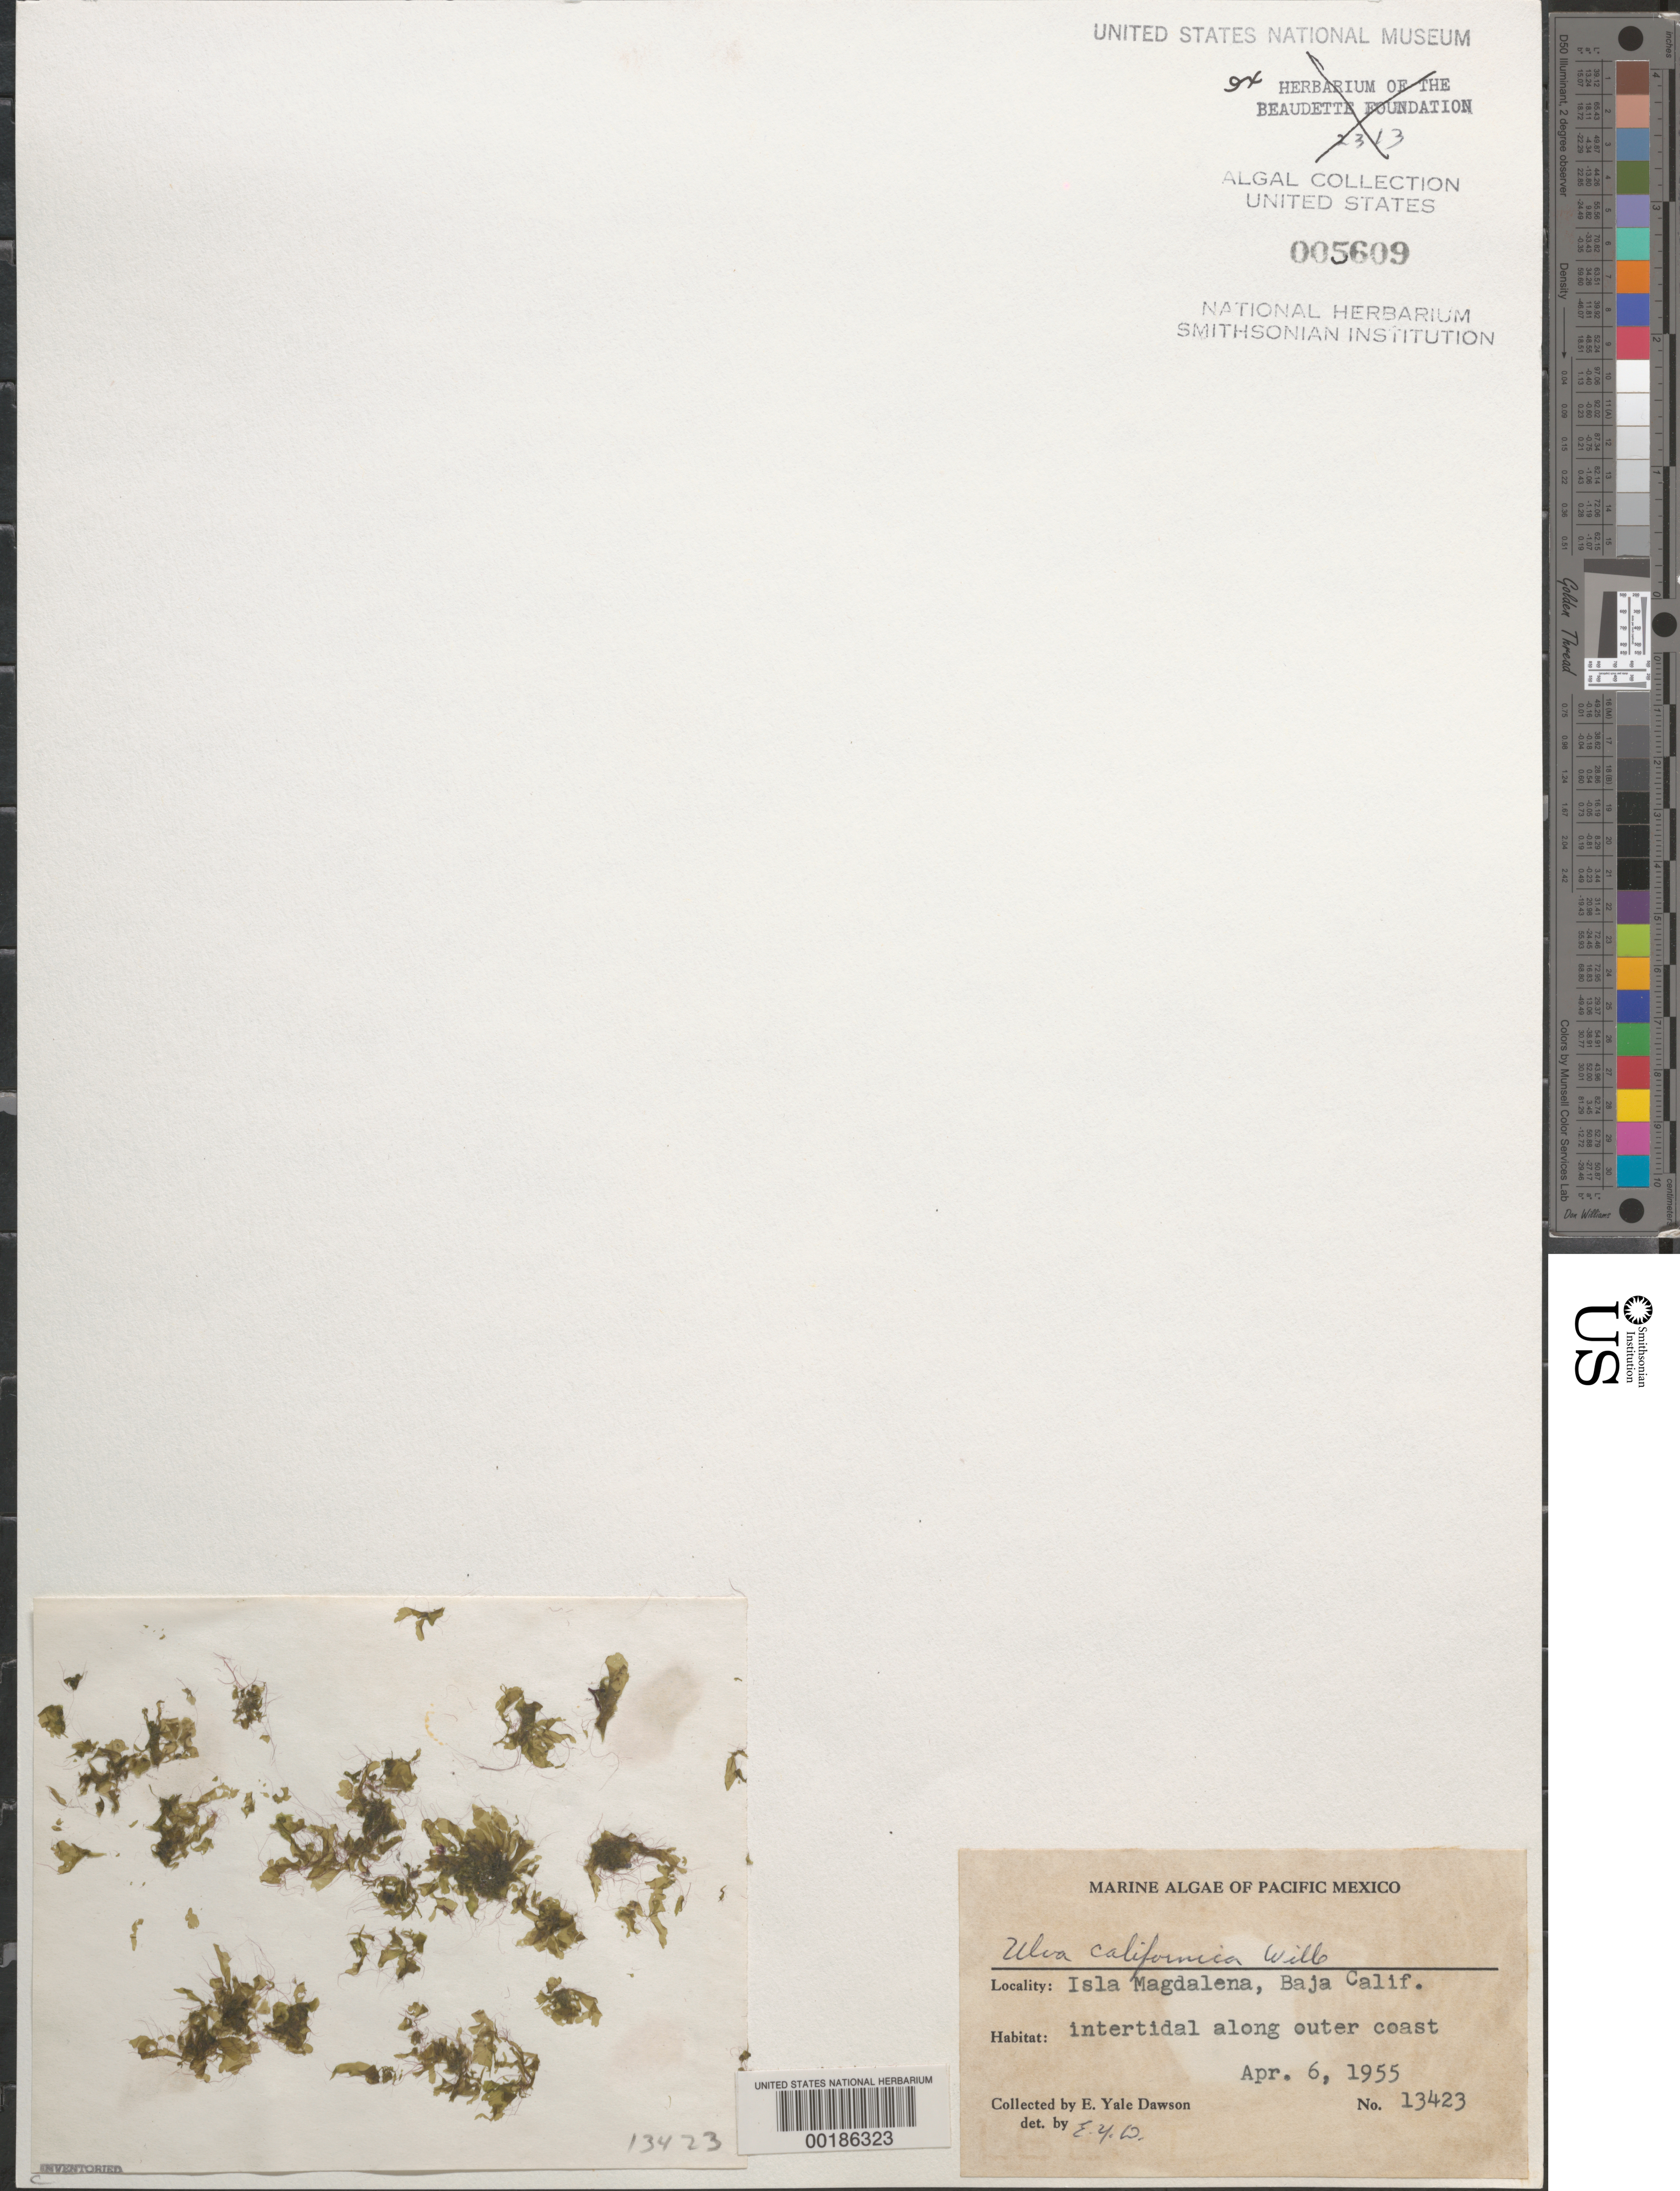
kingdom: Plantae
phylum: Chlorophyta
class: Ulvophyceae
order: Ulvales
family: Ulvaceae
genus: Ulva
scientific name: Ulva californica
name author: N.Wille in Collins et al.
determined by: Dawson, E. Y.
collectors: E. Y. Dawson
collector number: EYD 13423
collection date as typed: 06 Apr 1955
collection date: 1955-04-06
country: Mexico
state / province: Baja California Sur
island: Isla Magdalena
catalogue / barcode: US 5609